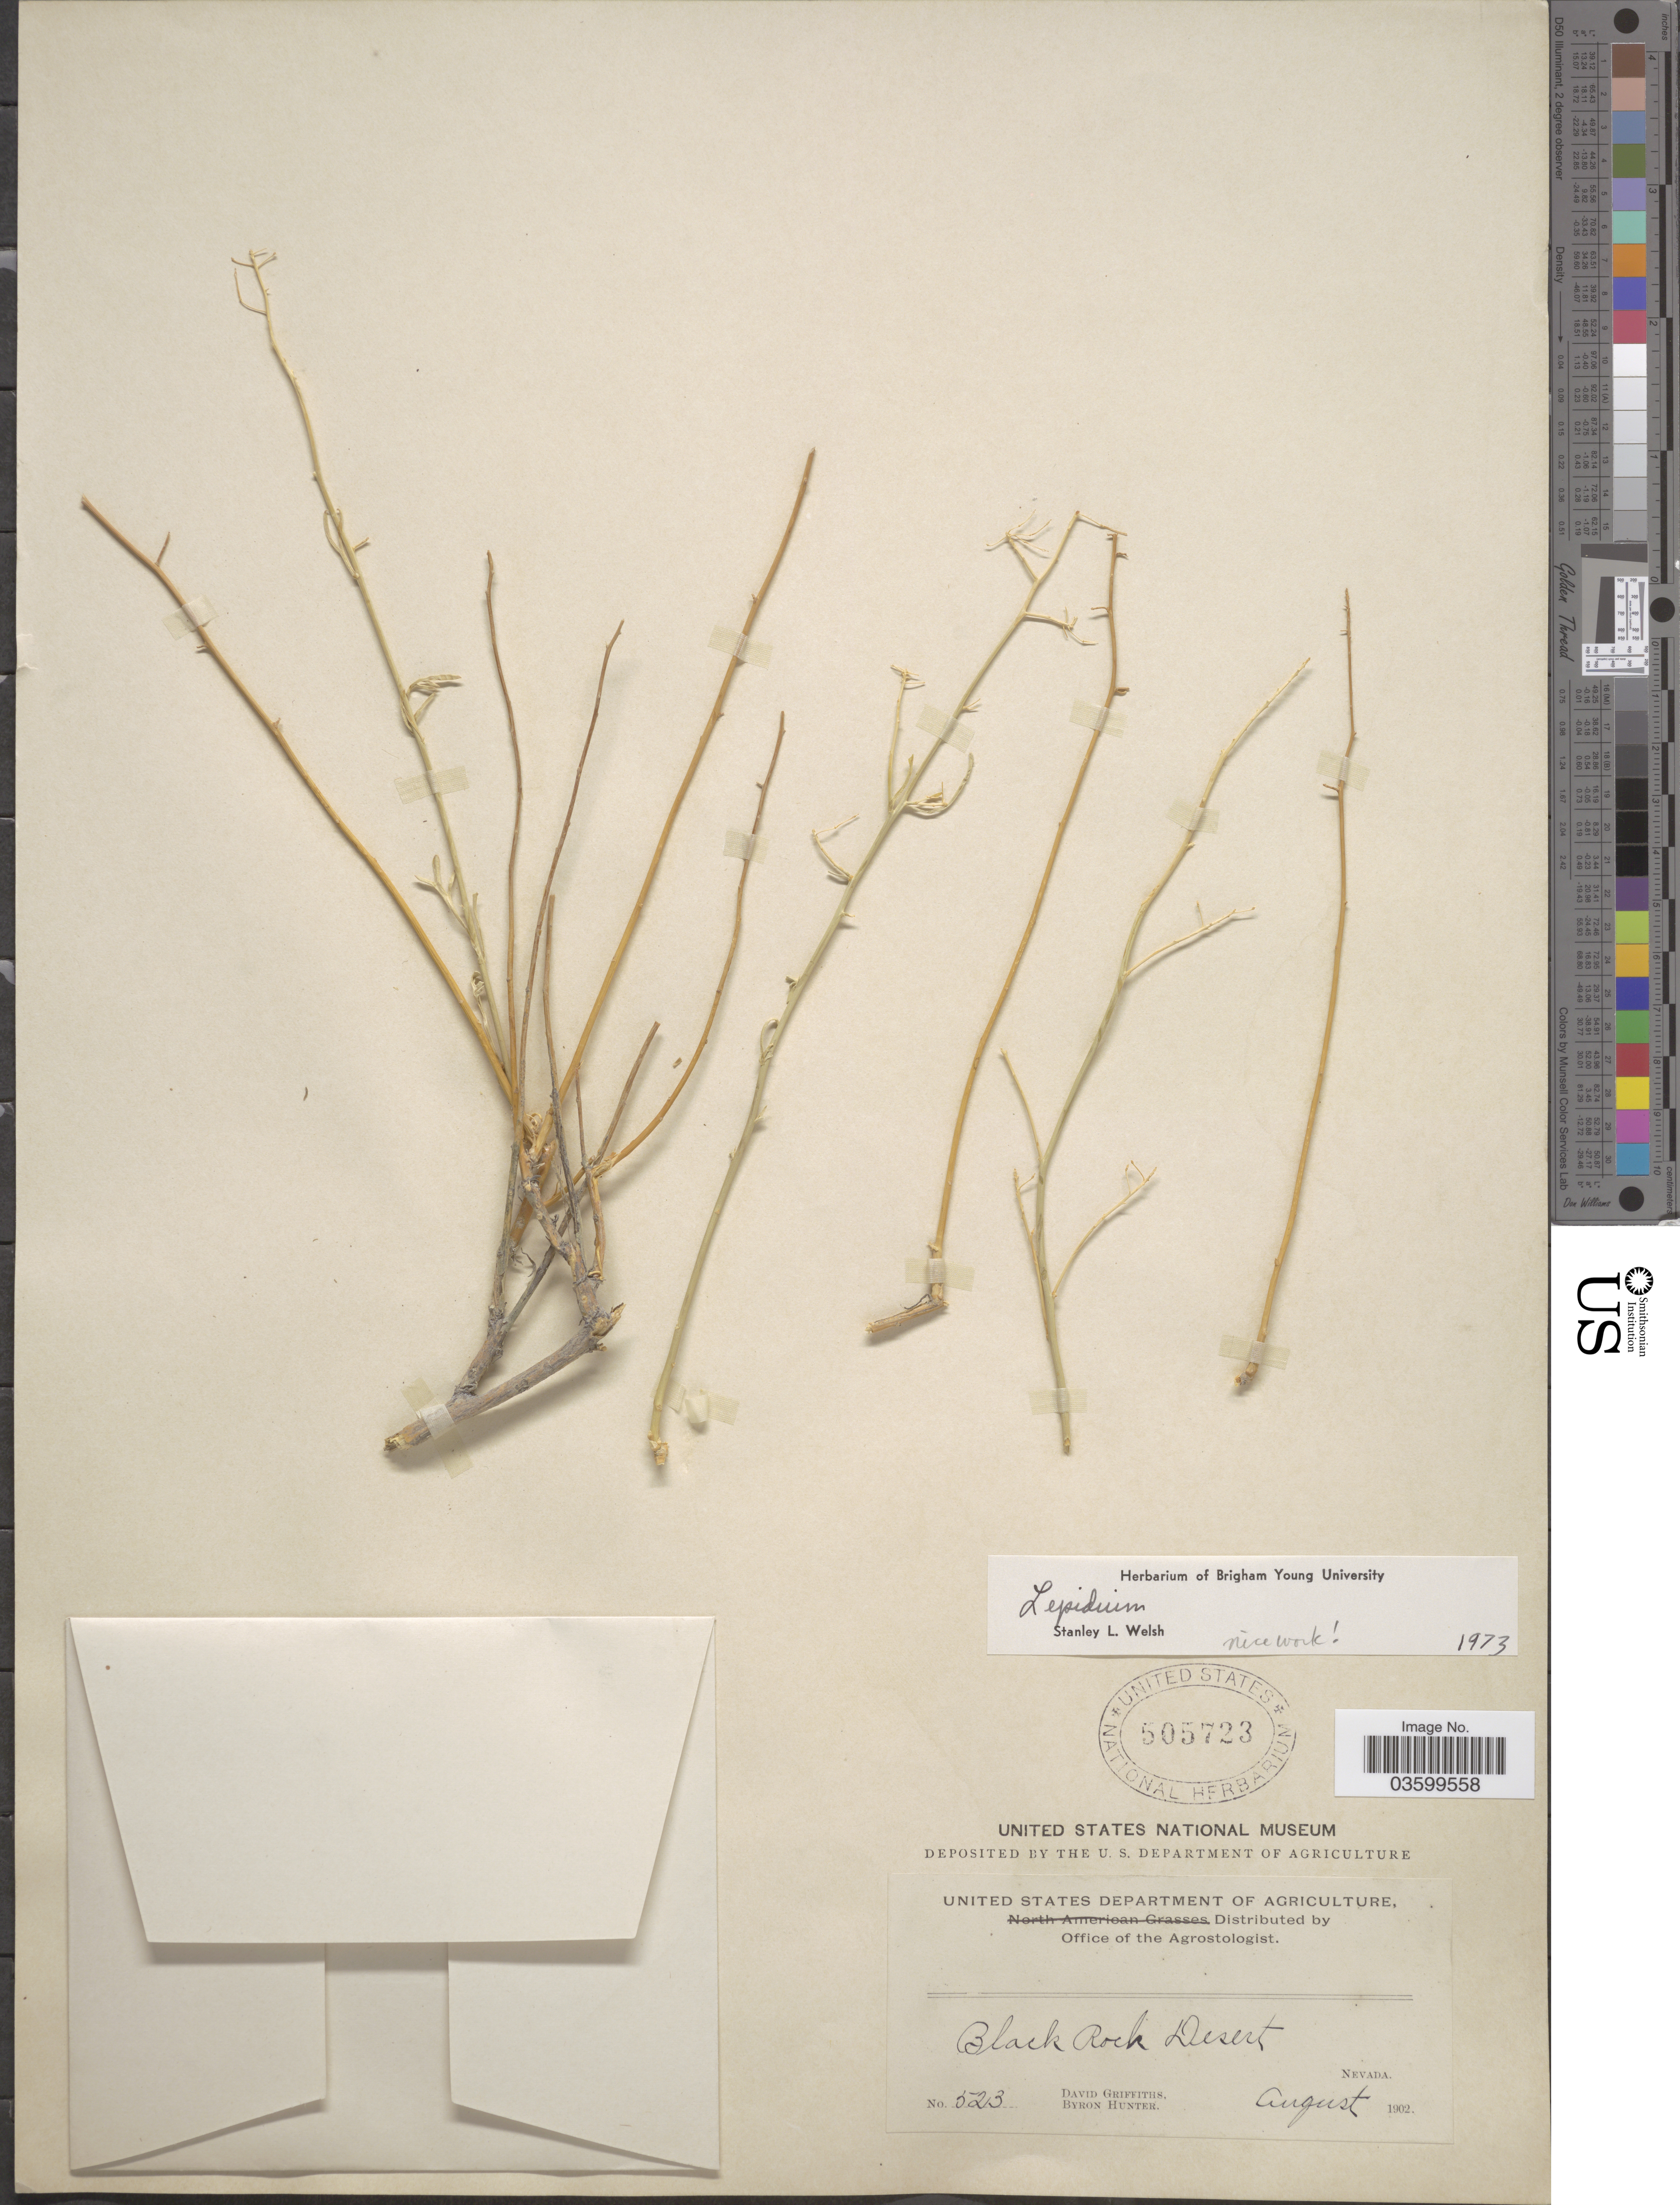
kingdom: Plantae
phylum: Tracheophyta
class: Magnoliopsida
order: Brassicales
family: Brassicaceae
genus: Lepidium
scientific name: Lepidium sp.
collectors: D. Griffiths & B. Hunter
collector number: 523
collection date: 1902-08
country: United States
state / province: Nevada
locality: Black Rock Desert.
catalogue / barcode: US 505723